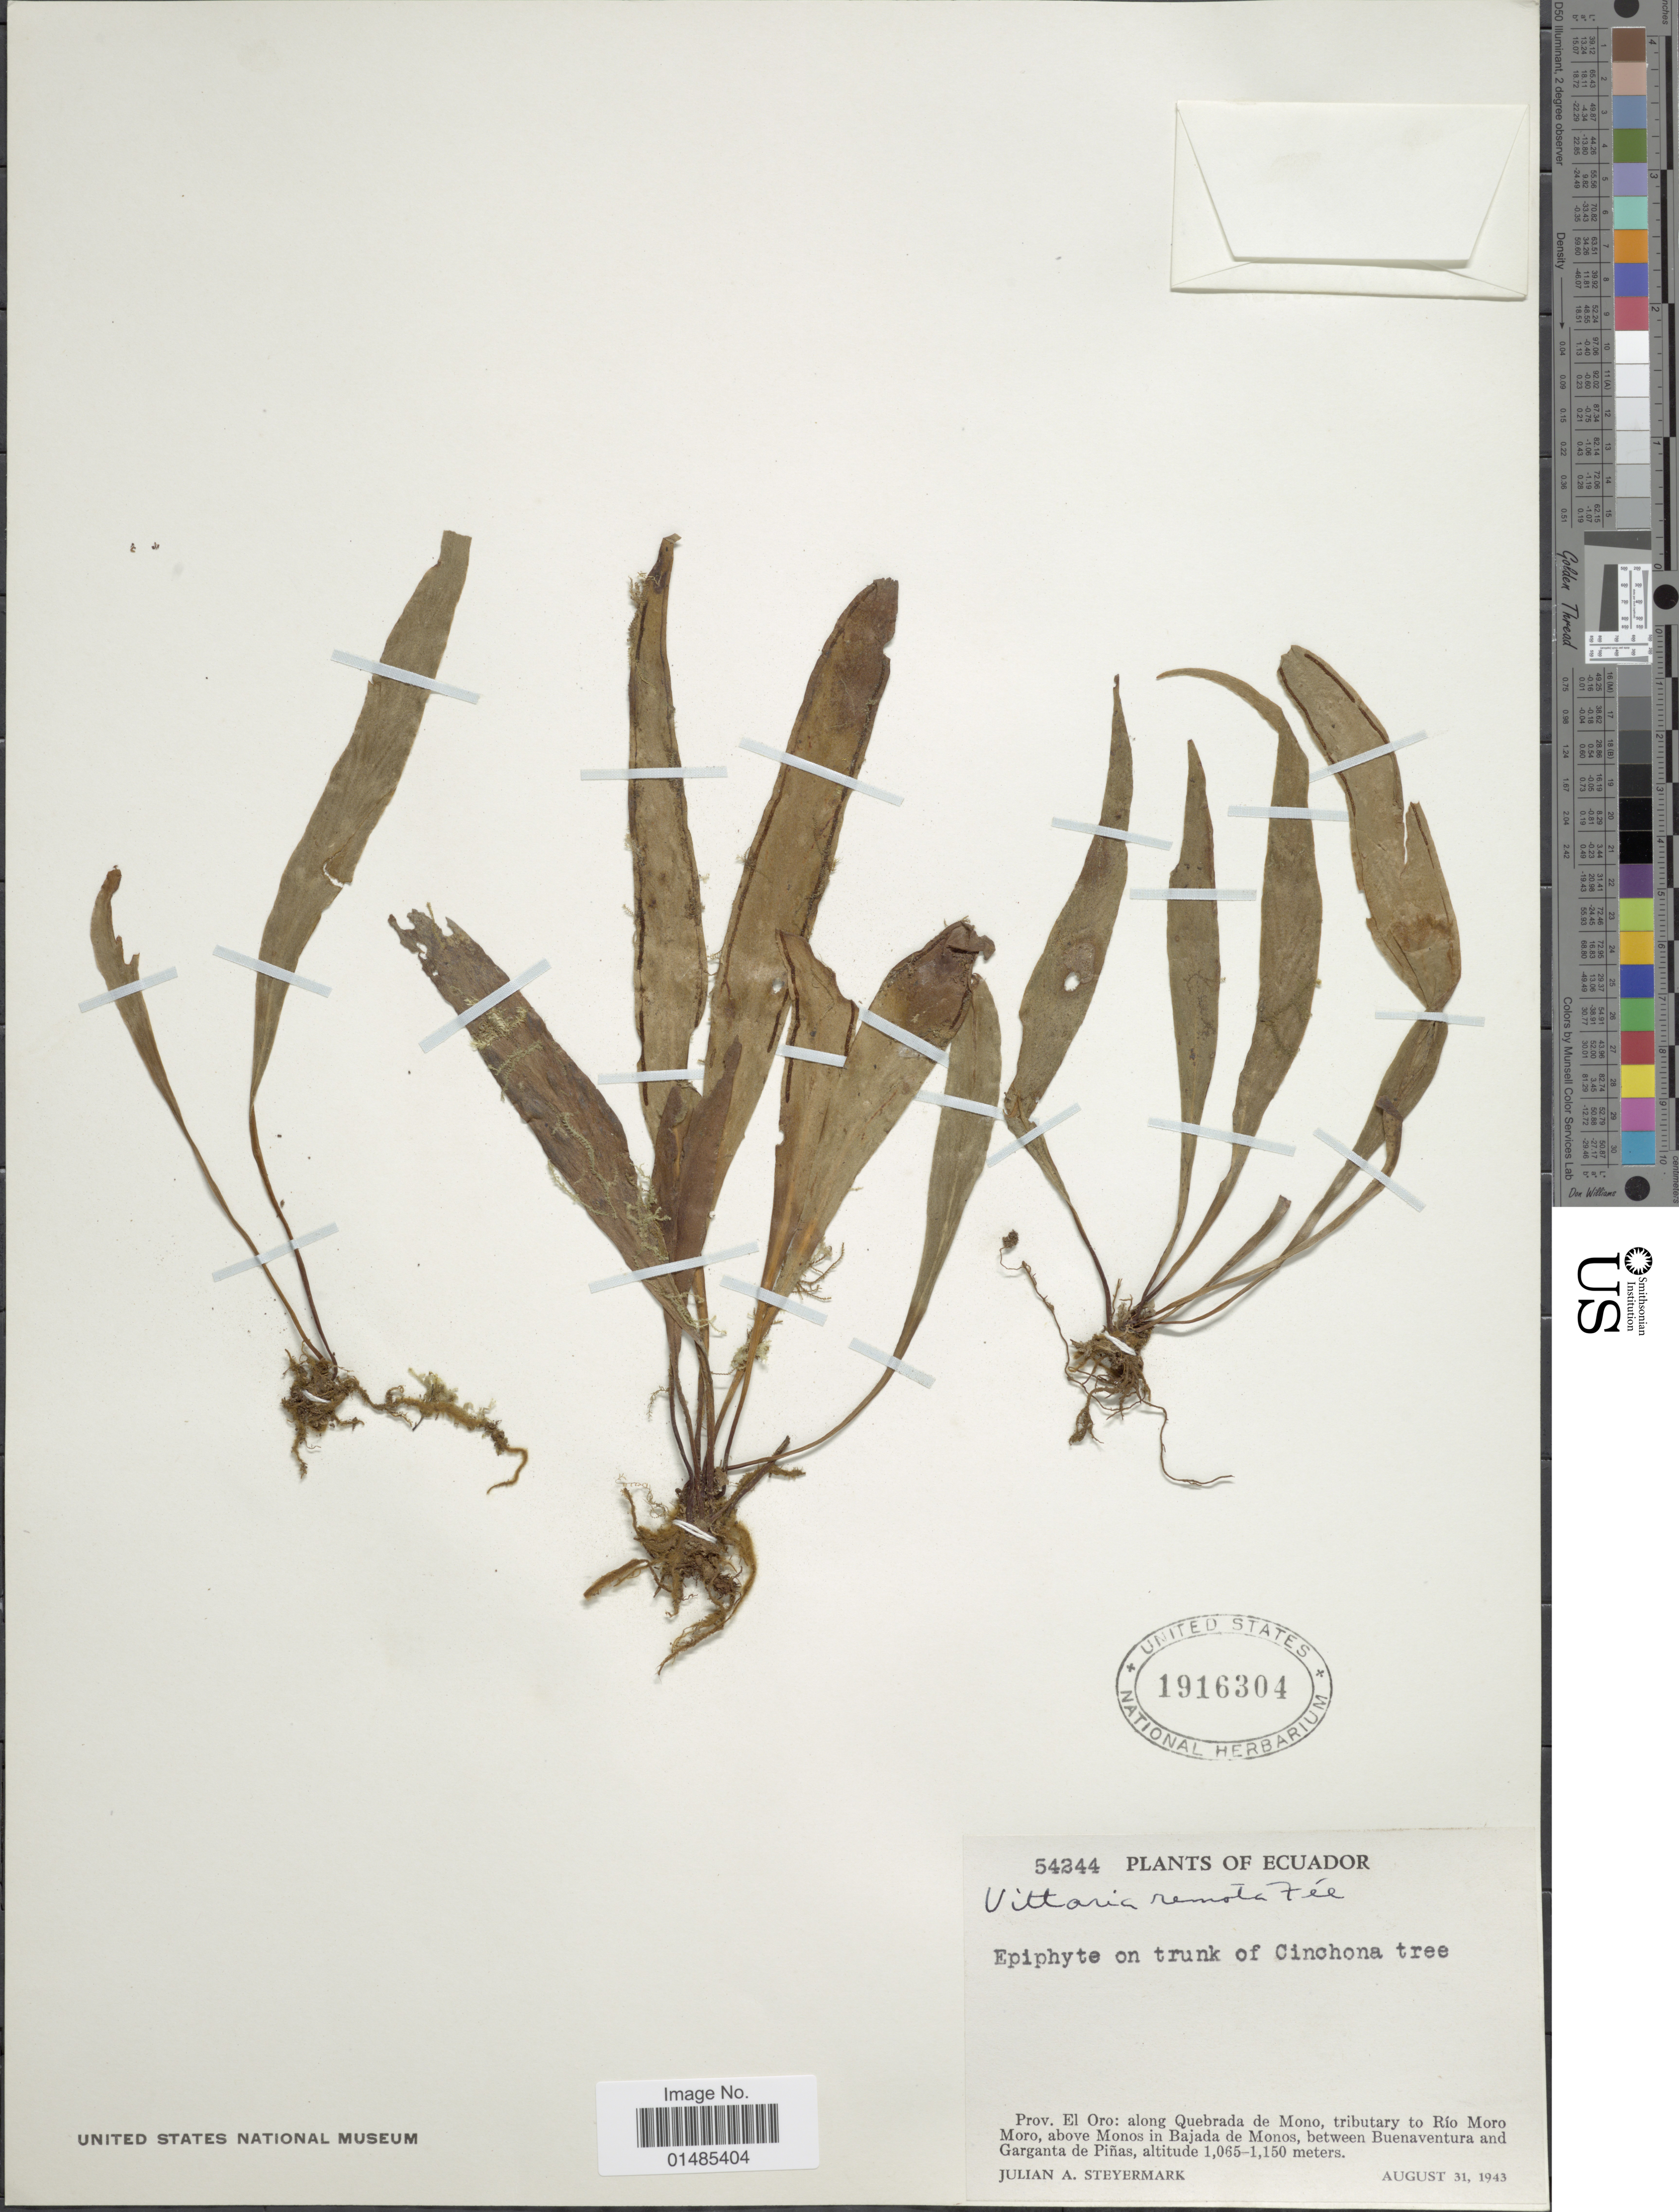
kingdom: Plantae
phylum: Tracheophyta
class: Polypodiopsida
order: Polypodiales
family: Pteridaceae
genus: Radiovittaria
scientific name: Radiovittaria remota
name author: (Fée) E.H. Crane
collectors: J. Steyermark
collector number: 54244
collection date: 1943-08-31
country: Ecuador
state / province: El Oro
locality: Along Quebrada de Mono, tributary to Río Moro Moro, above Monos in Bajada de Monos, between Buenaventura and Garganta de Piñas.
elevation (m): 1065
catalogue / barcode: US 1916304